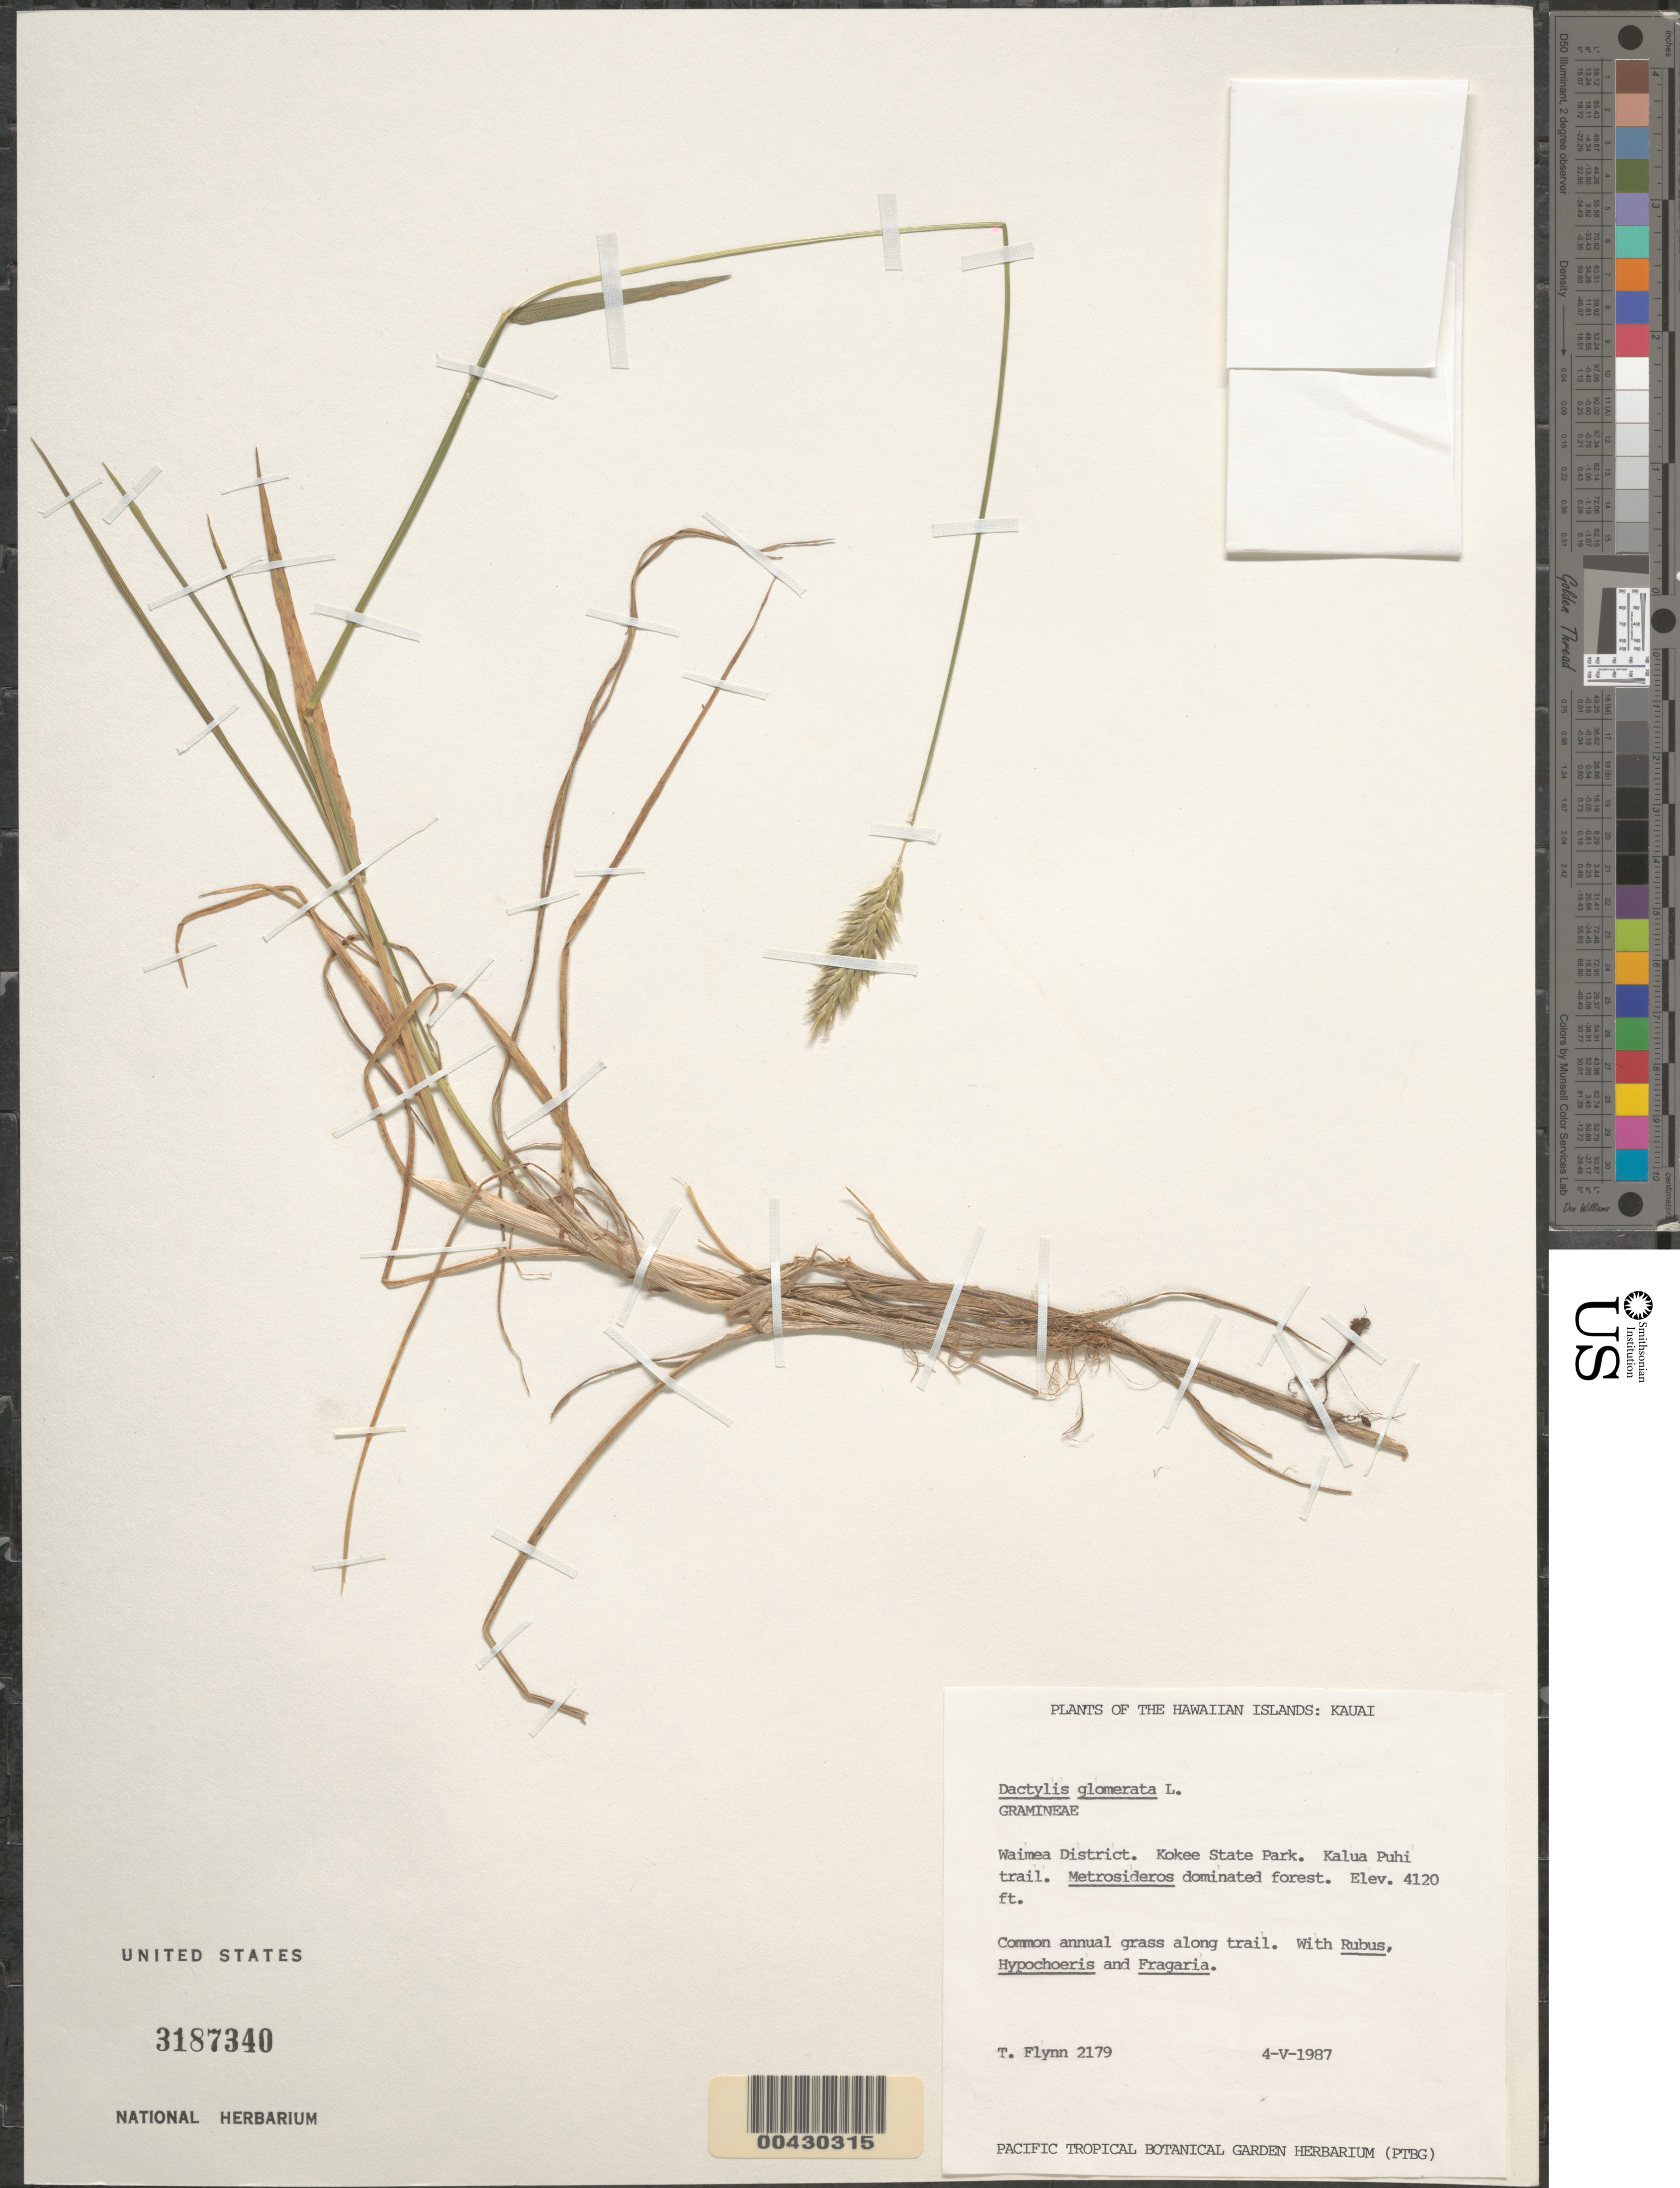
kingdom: Plantae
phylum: Tracheophyta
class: Liliopsida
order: Poales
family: Poaceae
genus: Dactylis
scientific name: Dactylis glomerata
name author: L.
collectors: T. W. Flynn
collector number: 2179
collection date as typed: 4 May 1987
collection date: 1987-05-04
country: United States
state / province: Hawaii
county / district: Kauai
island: Kaua'i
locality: Waimea District, Kokee State Park, Kalua Puhi Trail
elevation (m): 1256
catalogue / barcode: US 3187340